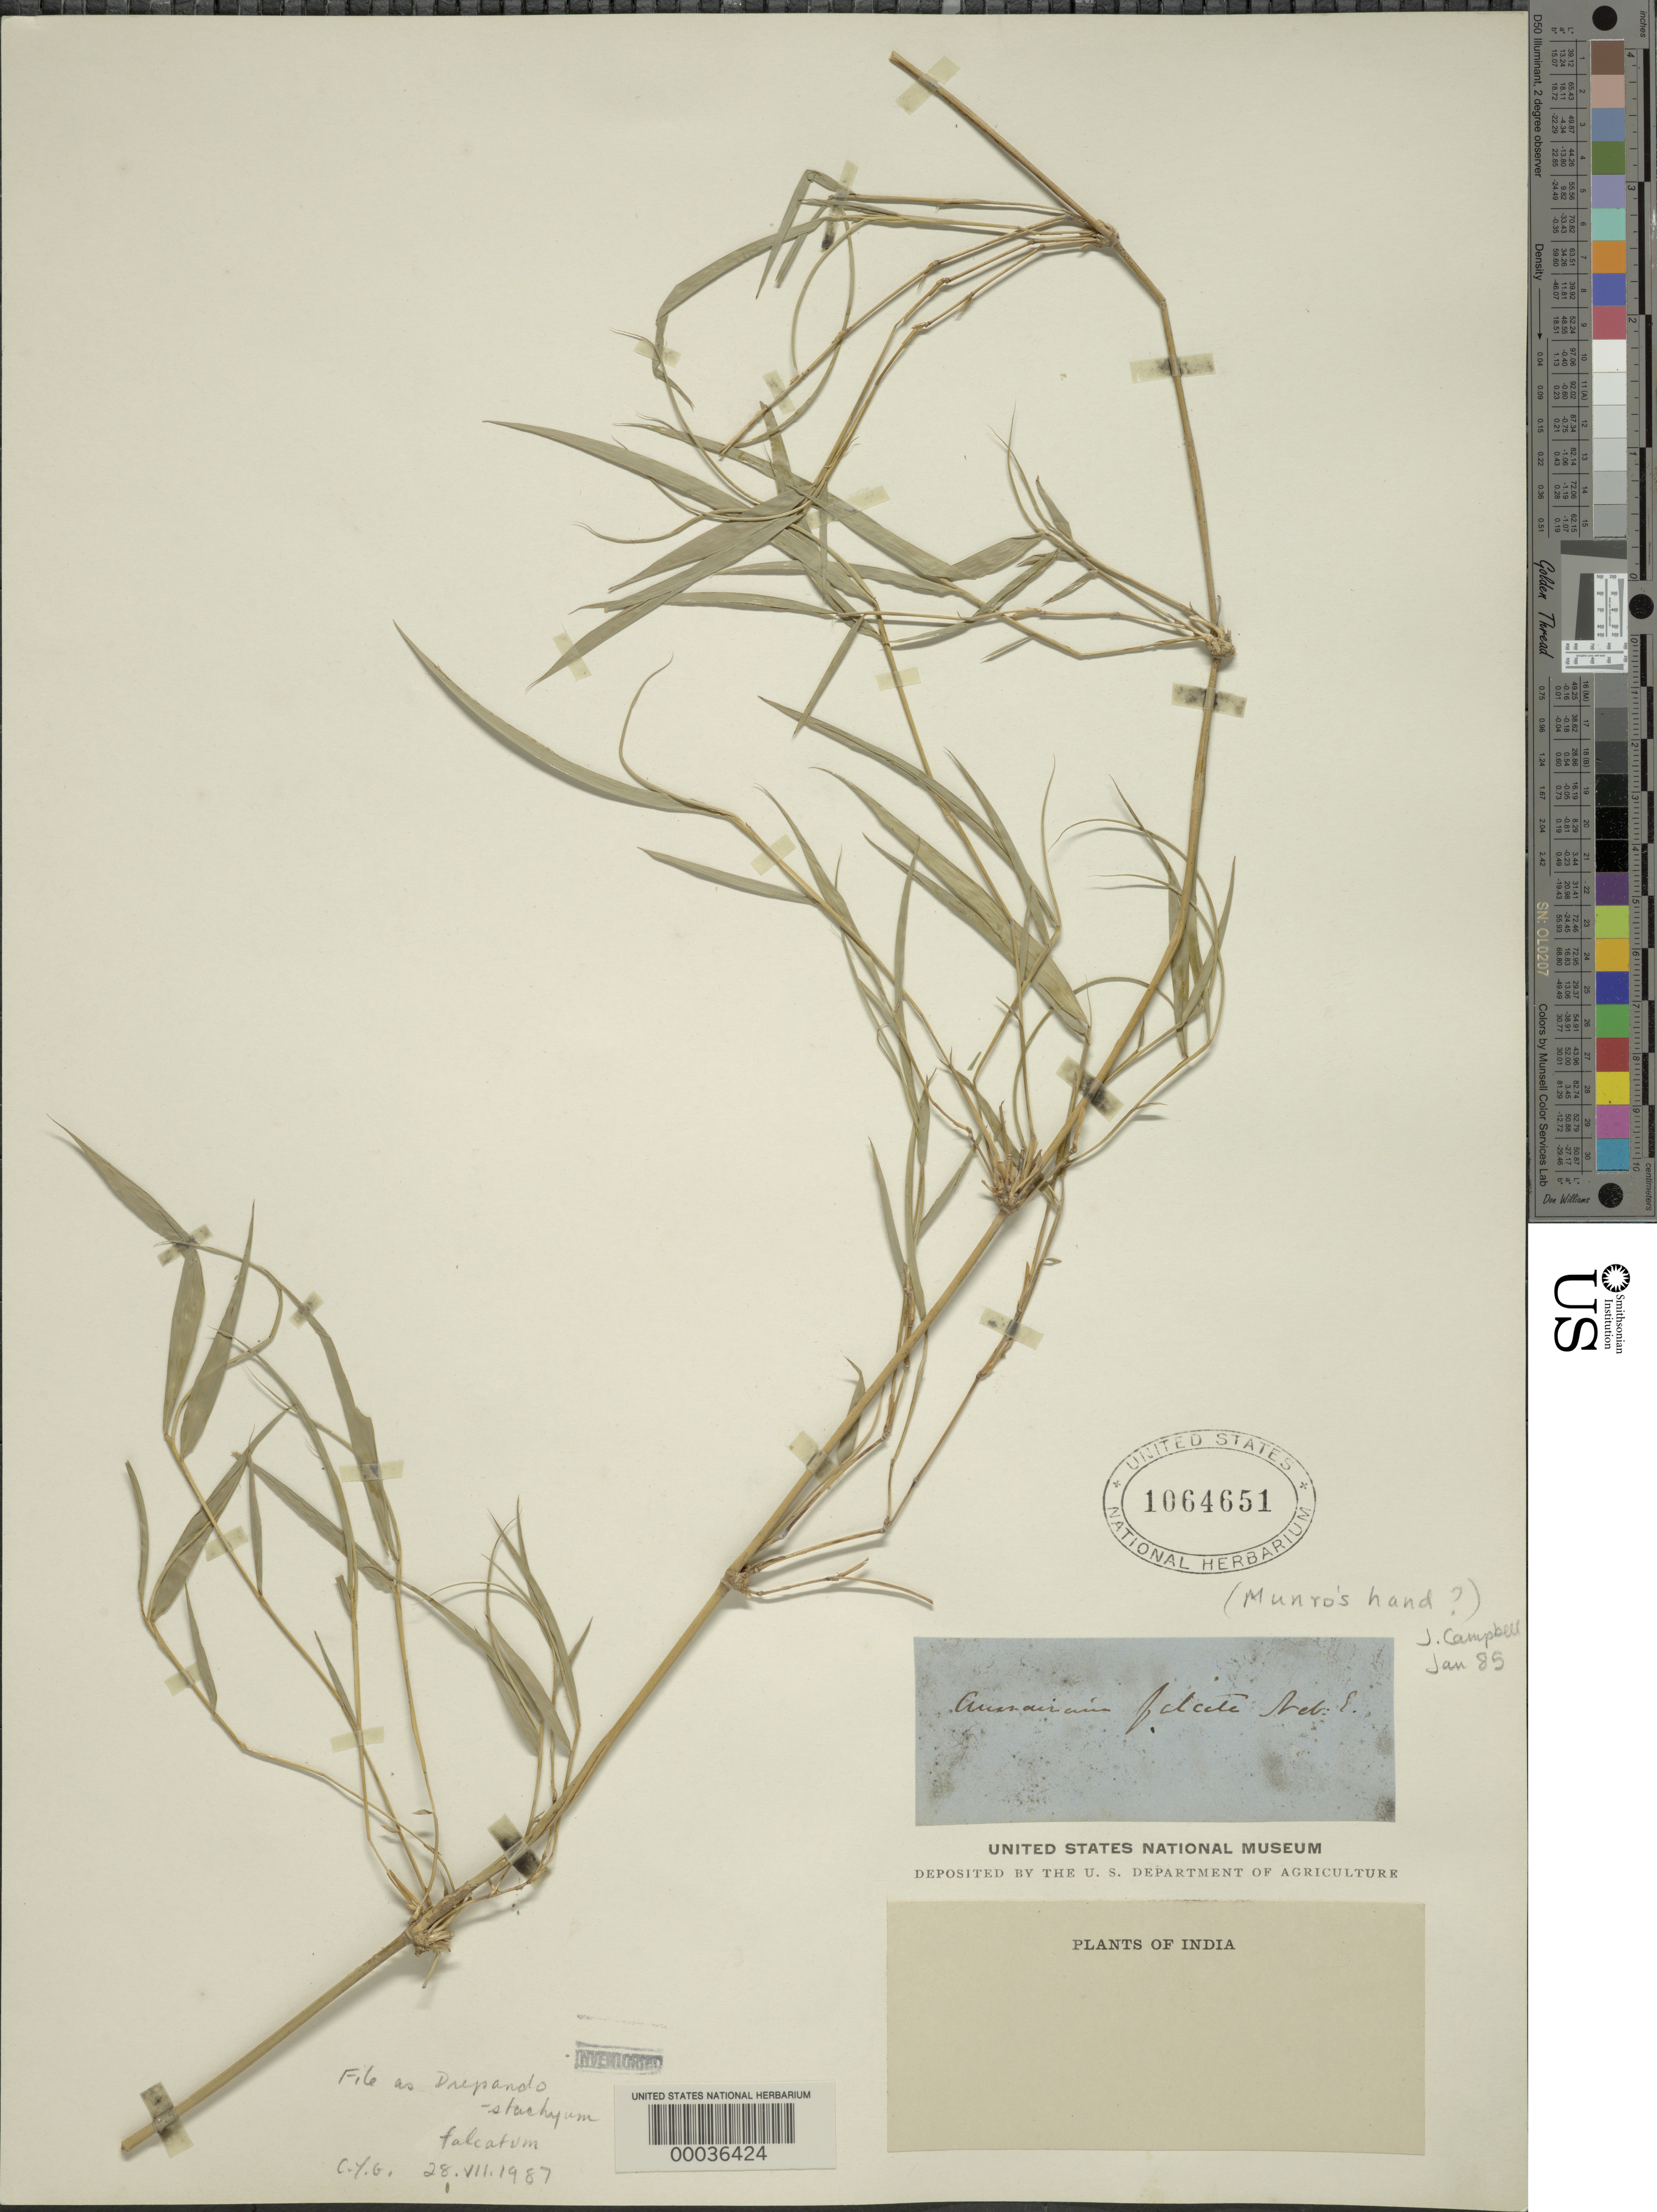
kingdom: Plantae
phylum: Tracheophyta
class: Liliopsida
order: Poales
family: Poaceae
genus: Drepanostachyum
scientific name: Drepanostachyum falconeri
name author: (Hook. f. ex Munro) Soderstr.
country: India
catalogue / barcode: US 1064651